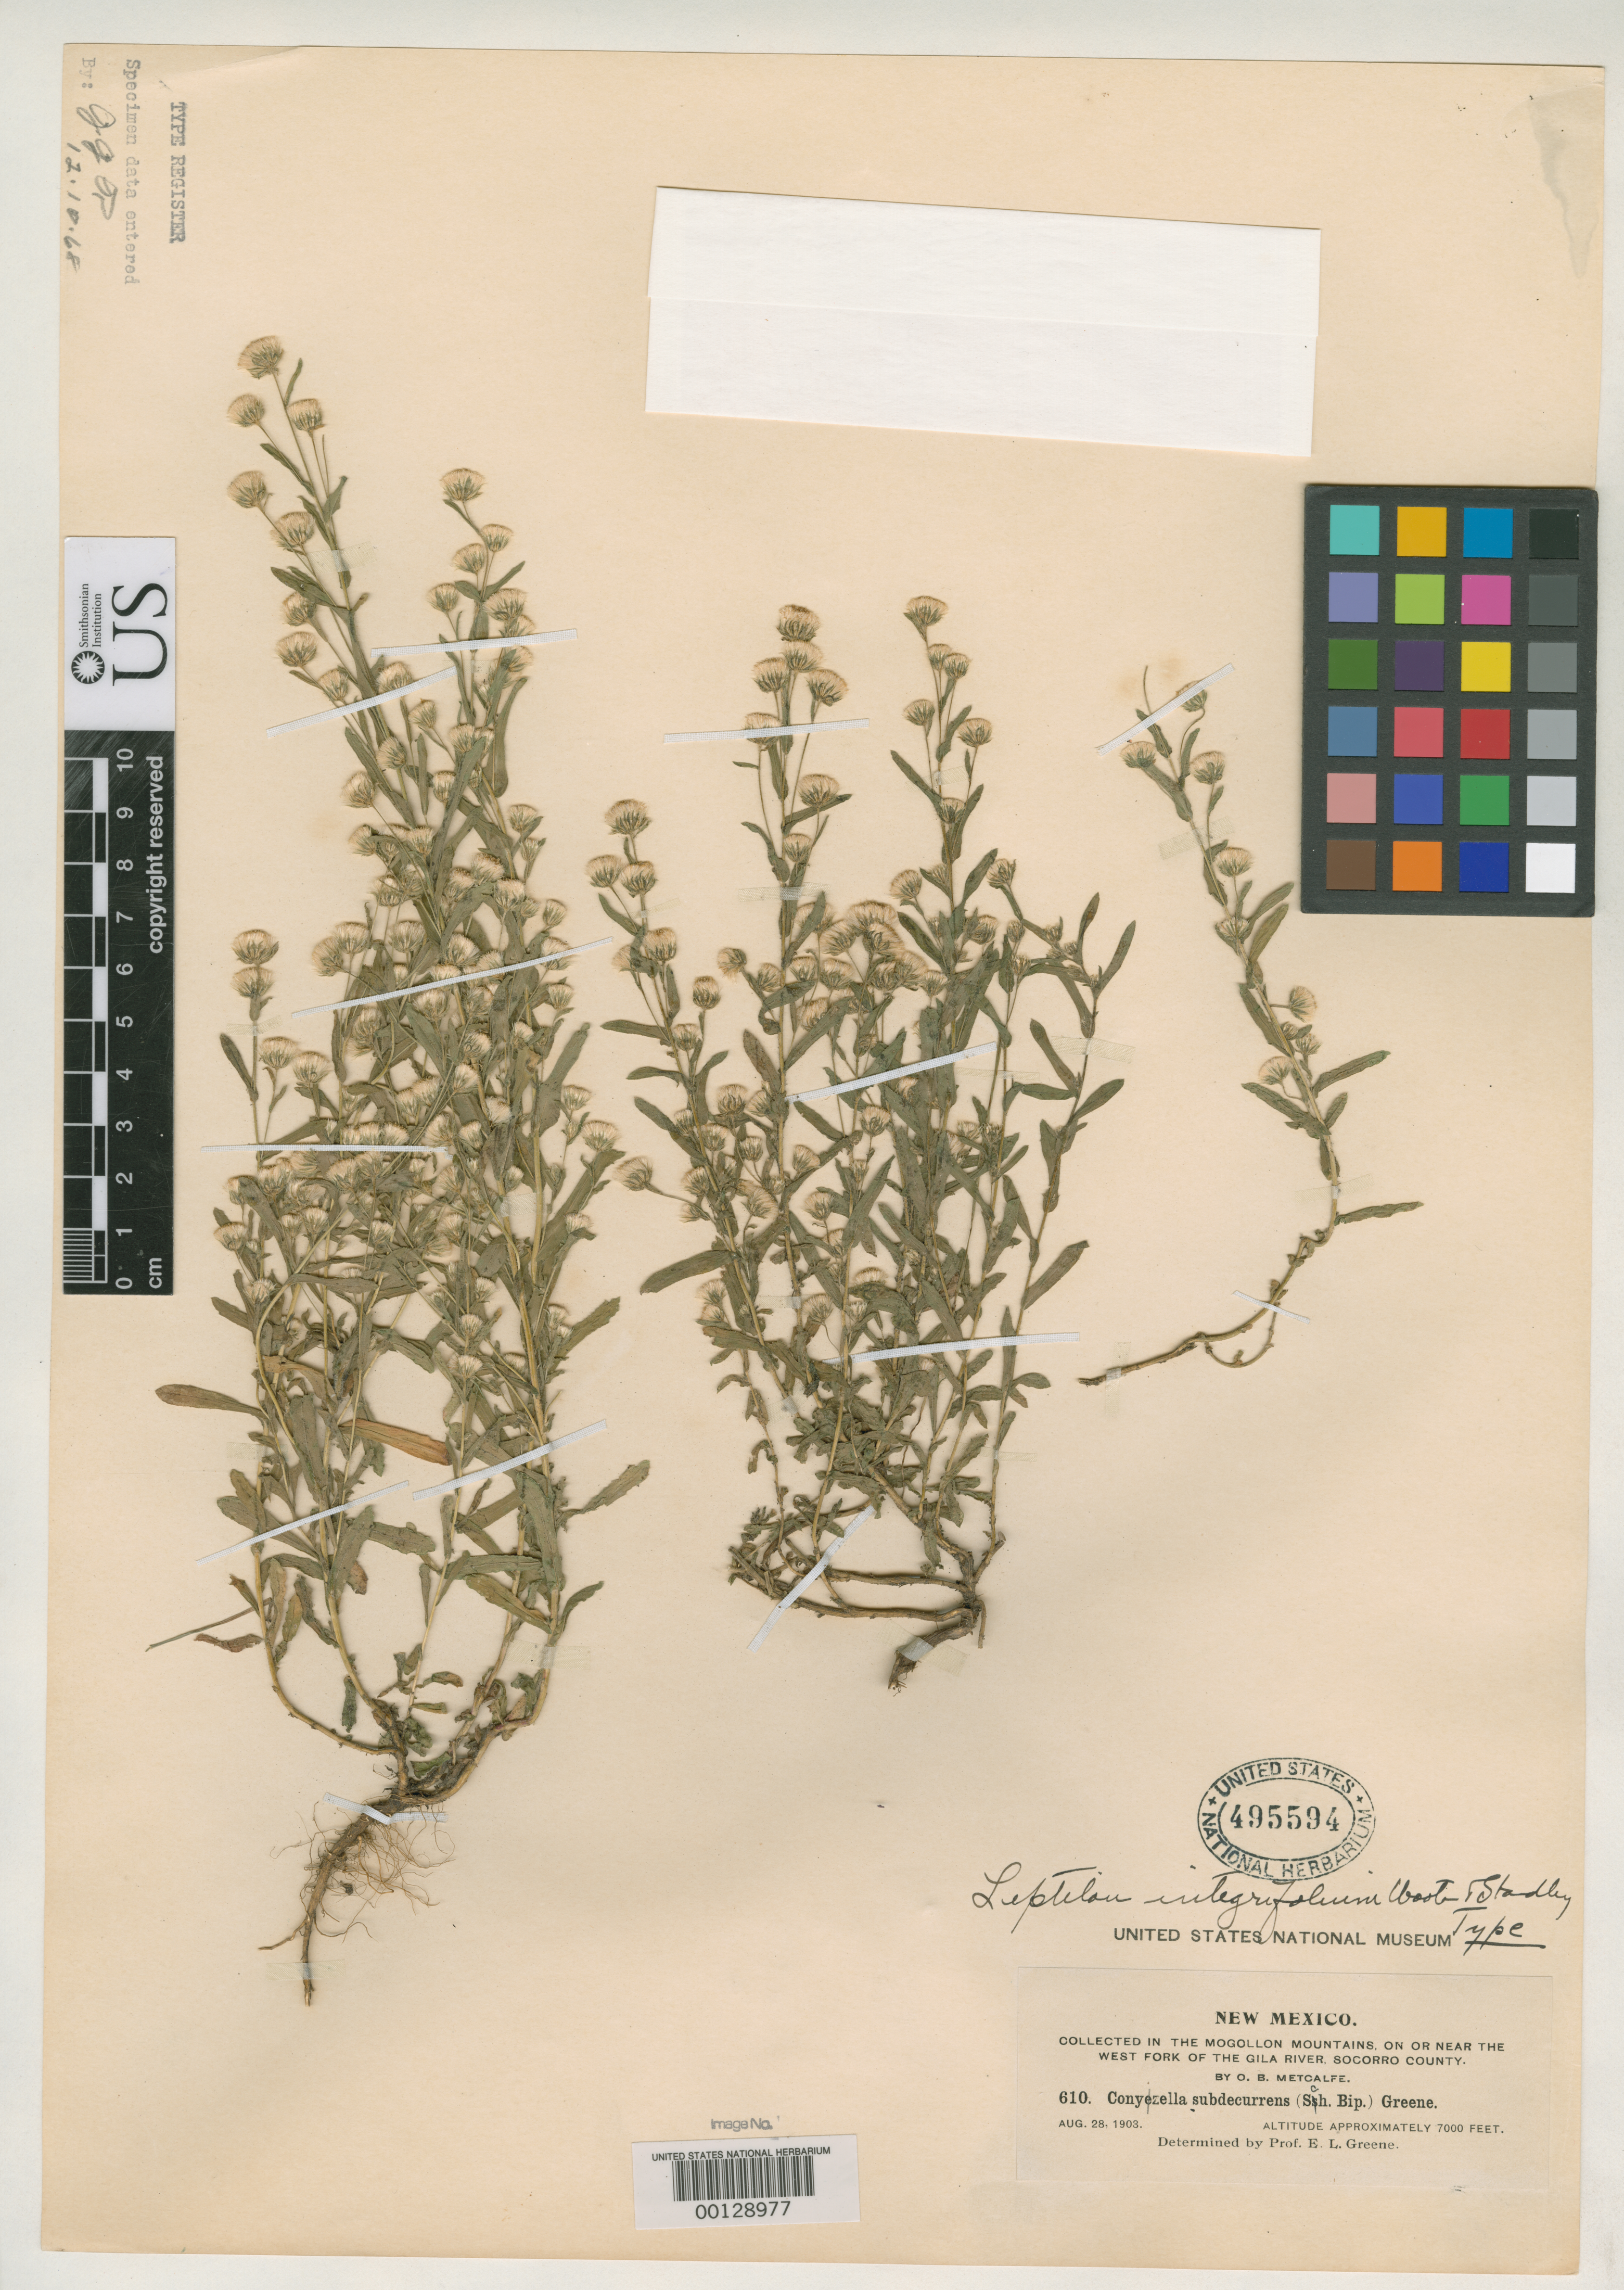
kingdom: Plantae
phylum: Tracheophyta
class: Magnoliopsida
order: Asterales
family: Asteraceae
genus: Leptilon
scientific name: Leptilon integrifolium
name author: Wooton & Standl.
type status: Holotype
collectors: O. B. Metcalfe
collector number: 610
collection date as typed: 28 Aug 1903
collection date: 1903-08-28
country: United States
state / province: New Mexico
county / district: Socorro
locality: West fork of Gila River in Mogollon Mountains.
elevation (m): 2100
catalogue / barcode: US 495594